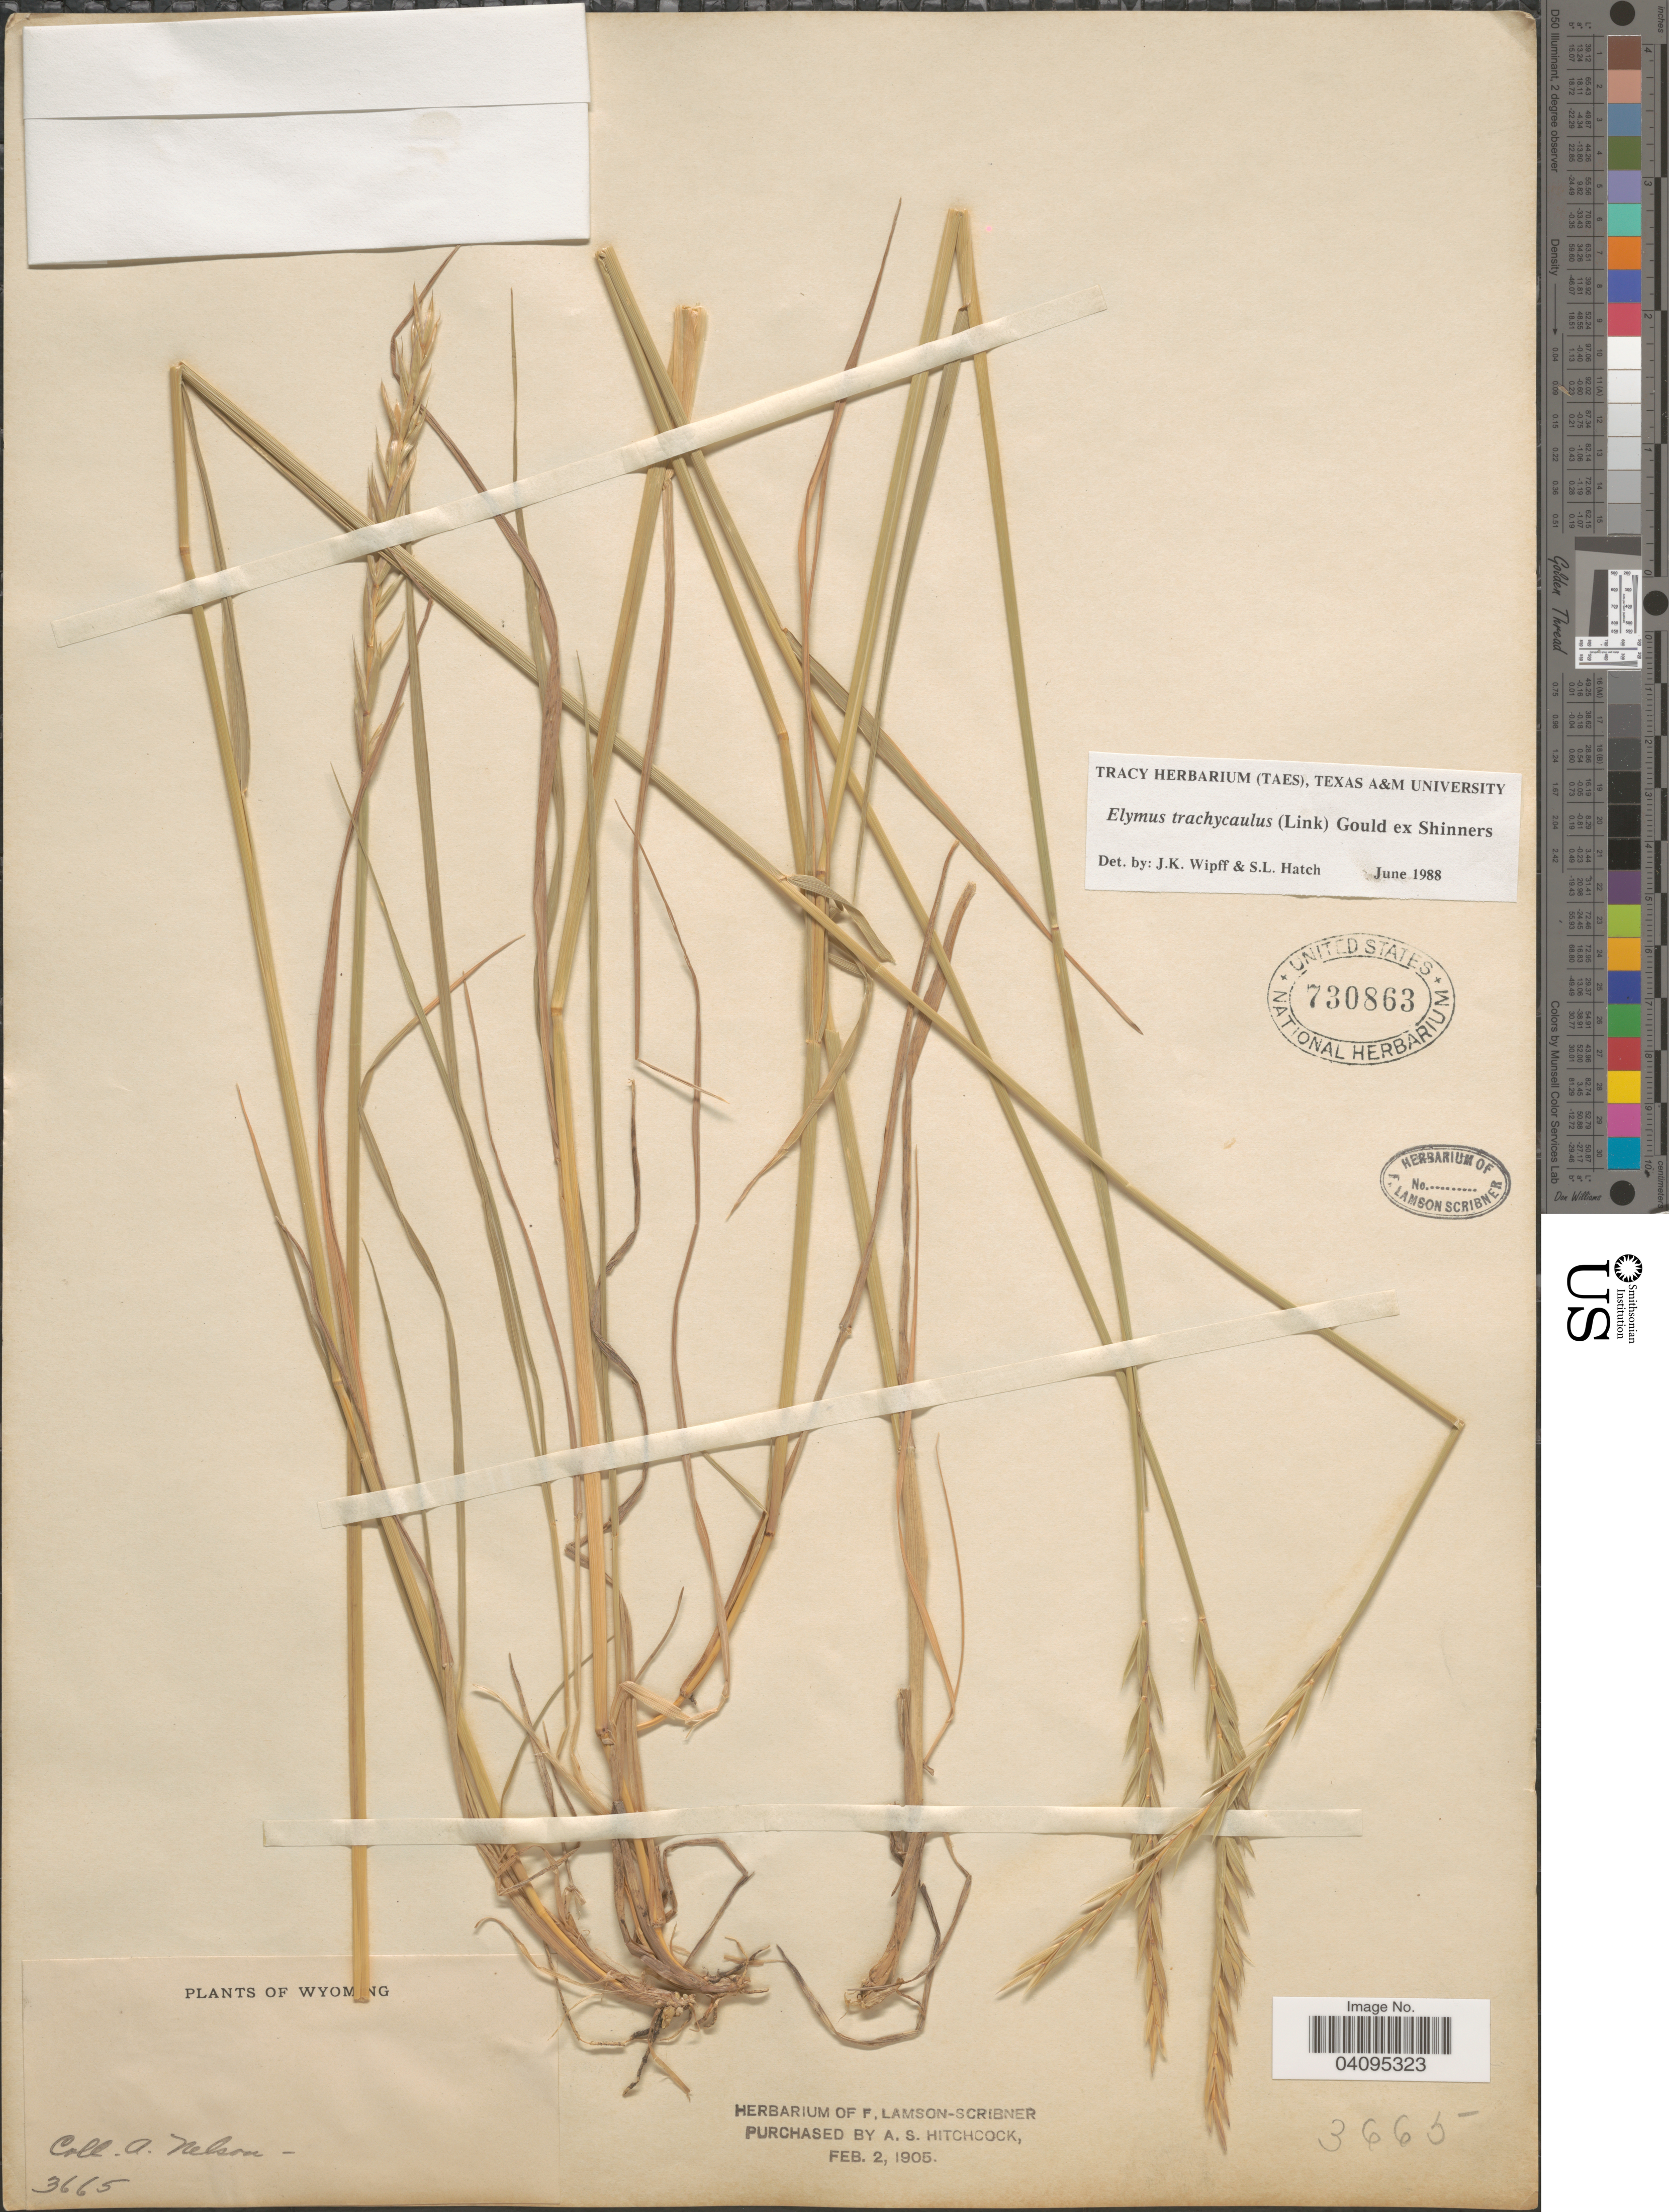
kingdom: Plantae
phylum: Tracheophyta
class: Liliopsida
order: Poales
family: Poaceae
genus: Elymus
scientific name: Elymus trachycaulus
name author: (Link) Gould ex Shinners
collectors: A. Nelson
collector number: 3665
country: United States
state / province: Wyoming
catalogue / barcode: US 730863